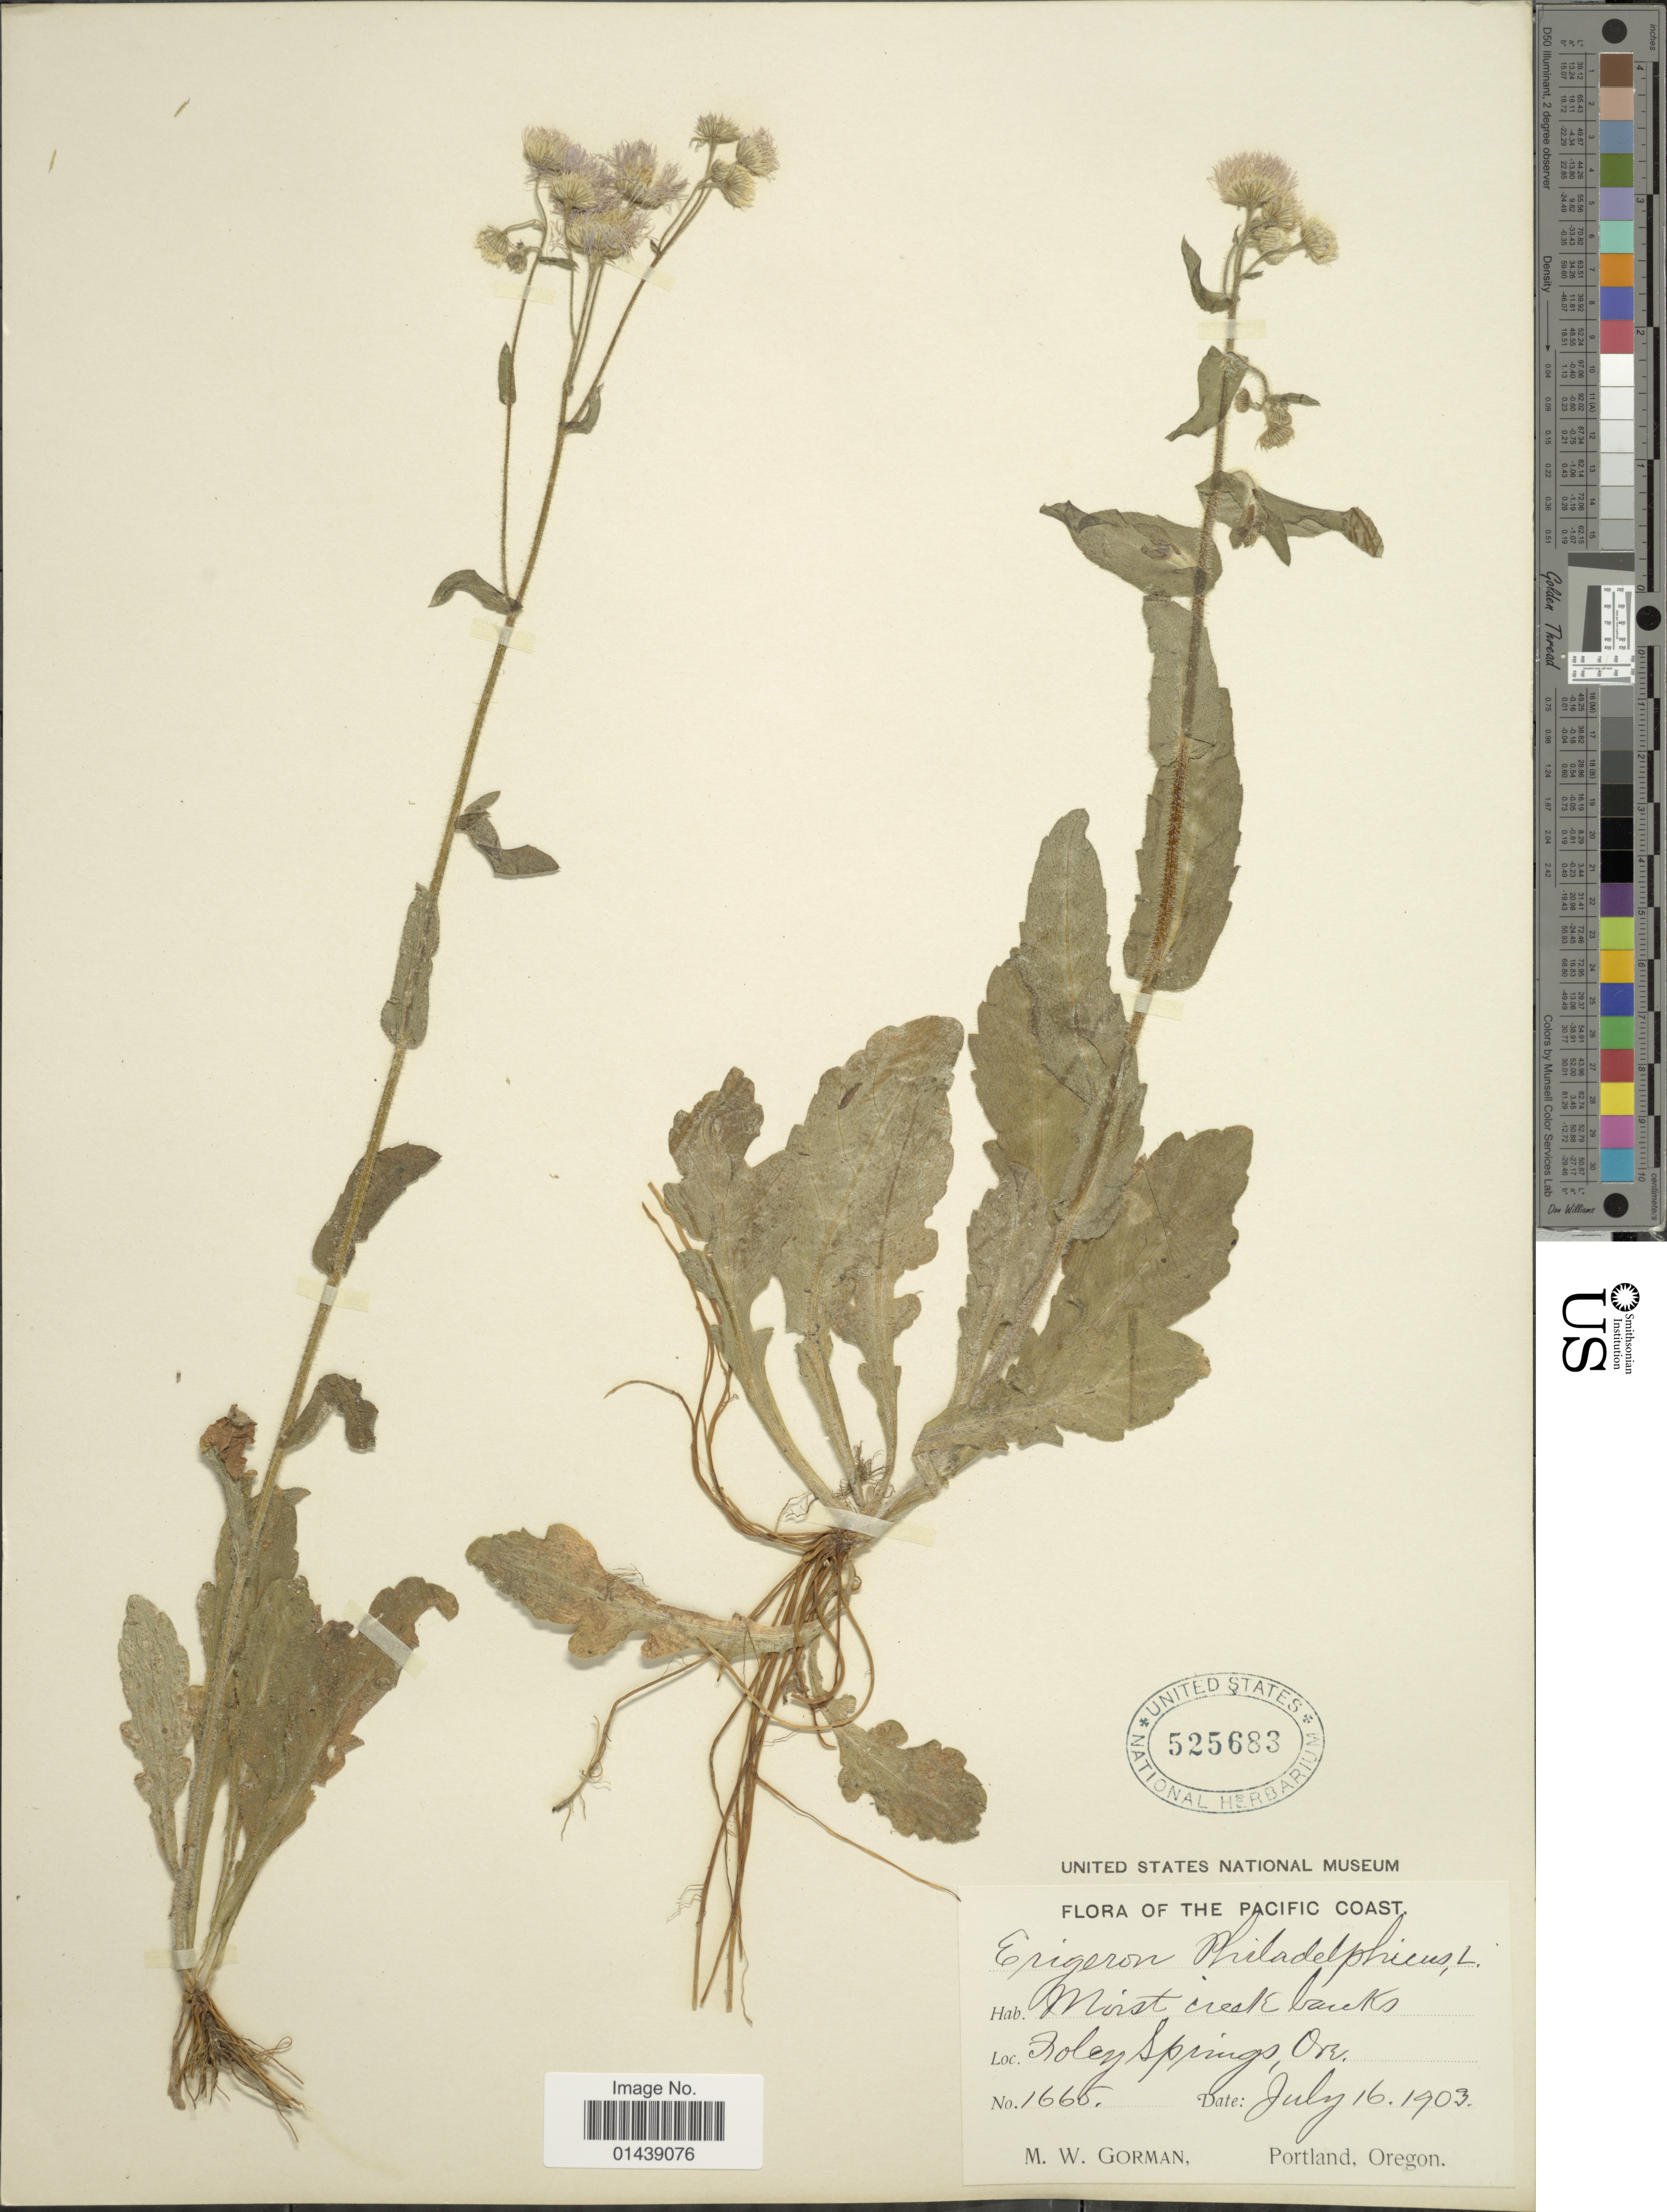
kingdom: Plantae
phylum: Tracheophyta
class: Magnoliopsida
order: Asterales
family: Asteraceae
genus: Erigeron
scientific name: Erigeron philadelphicus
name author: L.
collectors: M. W. Gorman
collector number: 1665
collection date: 1903-07-16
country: United States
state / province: Oregon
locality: Pacific Coast. Foley Springs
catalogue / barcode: US 525683